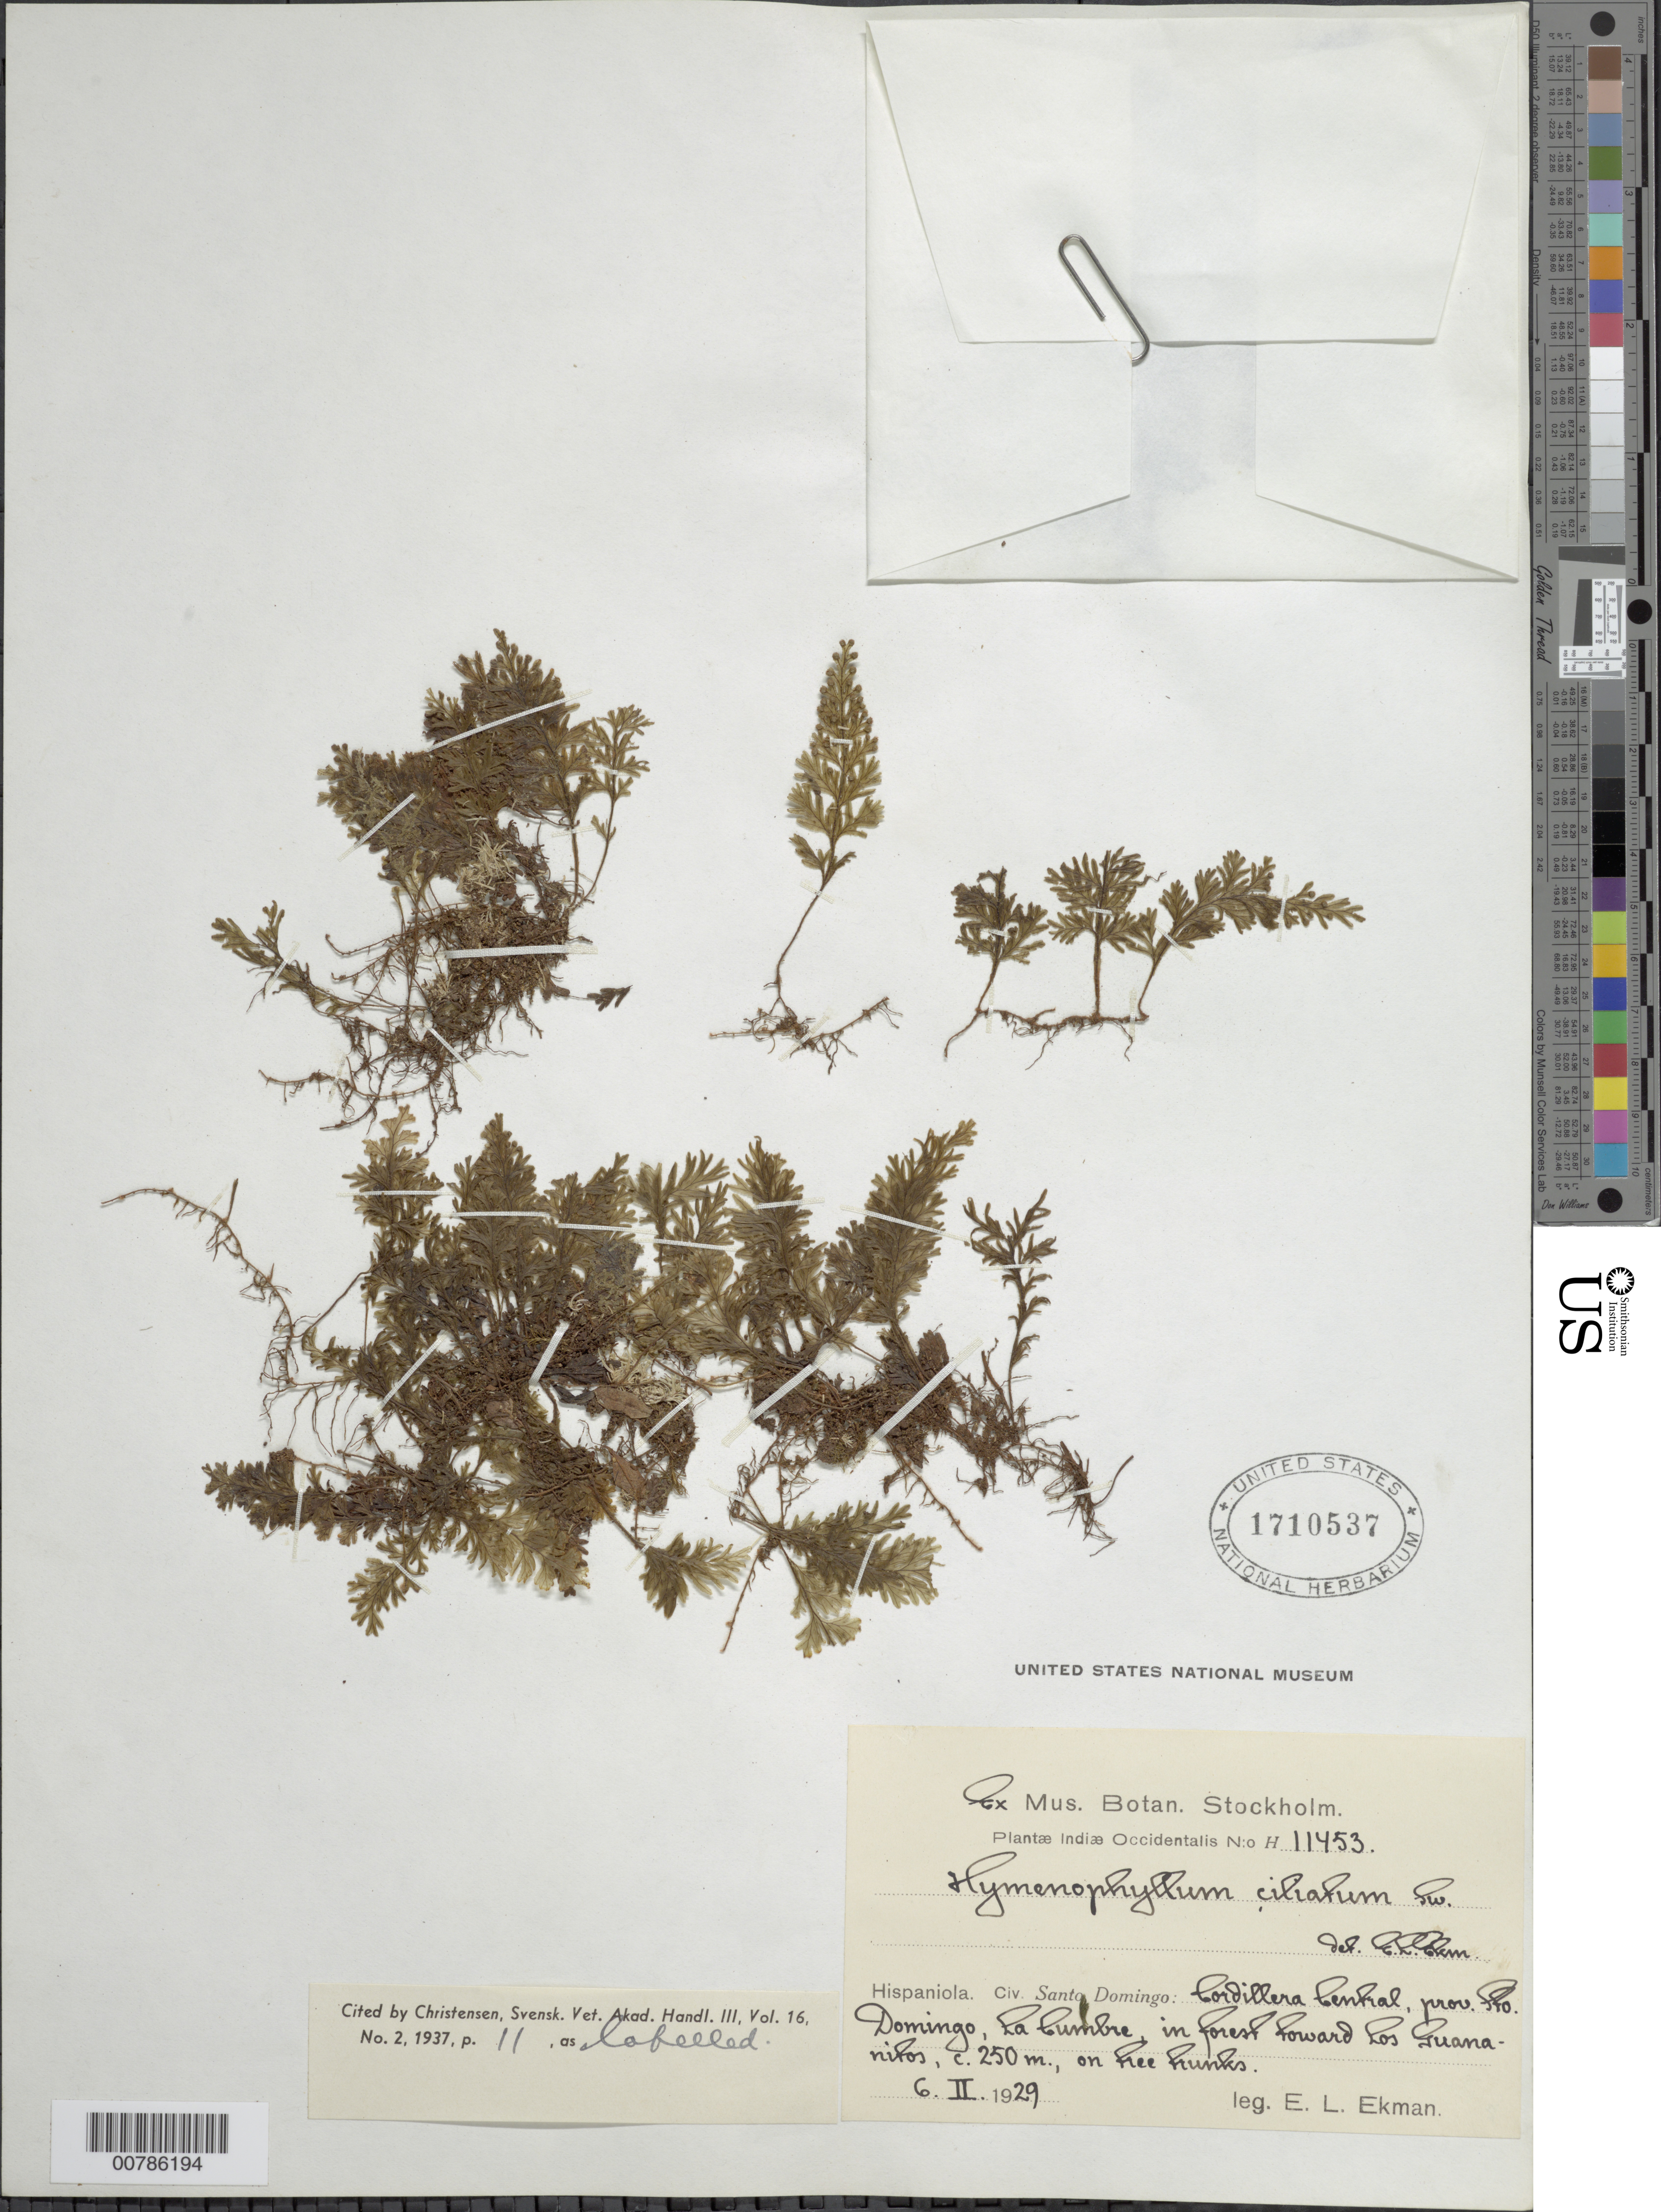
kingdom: Plantae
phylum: Tracheophyta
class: Polypodiopsida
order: Hymenophyllales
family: Hymenophyllaceae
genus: Hymenophyllum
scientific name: Hymenophyllum hirsutum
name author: (L.) Sw.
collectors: E. L. Ekman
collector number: H 11453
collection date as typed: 06 Feb 1929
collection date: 1929-02-06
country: Dominican Republic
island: Hispaniola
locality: Cordillera Central, La Cumbre, toward Los Guananitos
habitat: In forest, on tree trunks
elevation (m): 250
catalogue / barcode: US 1710537